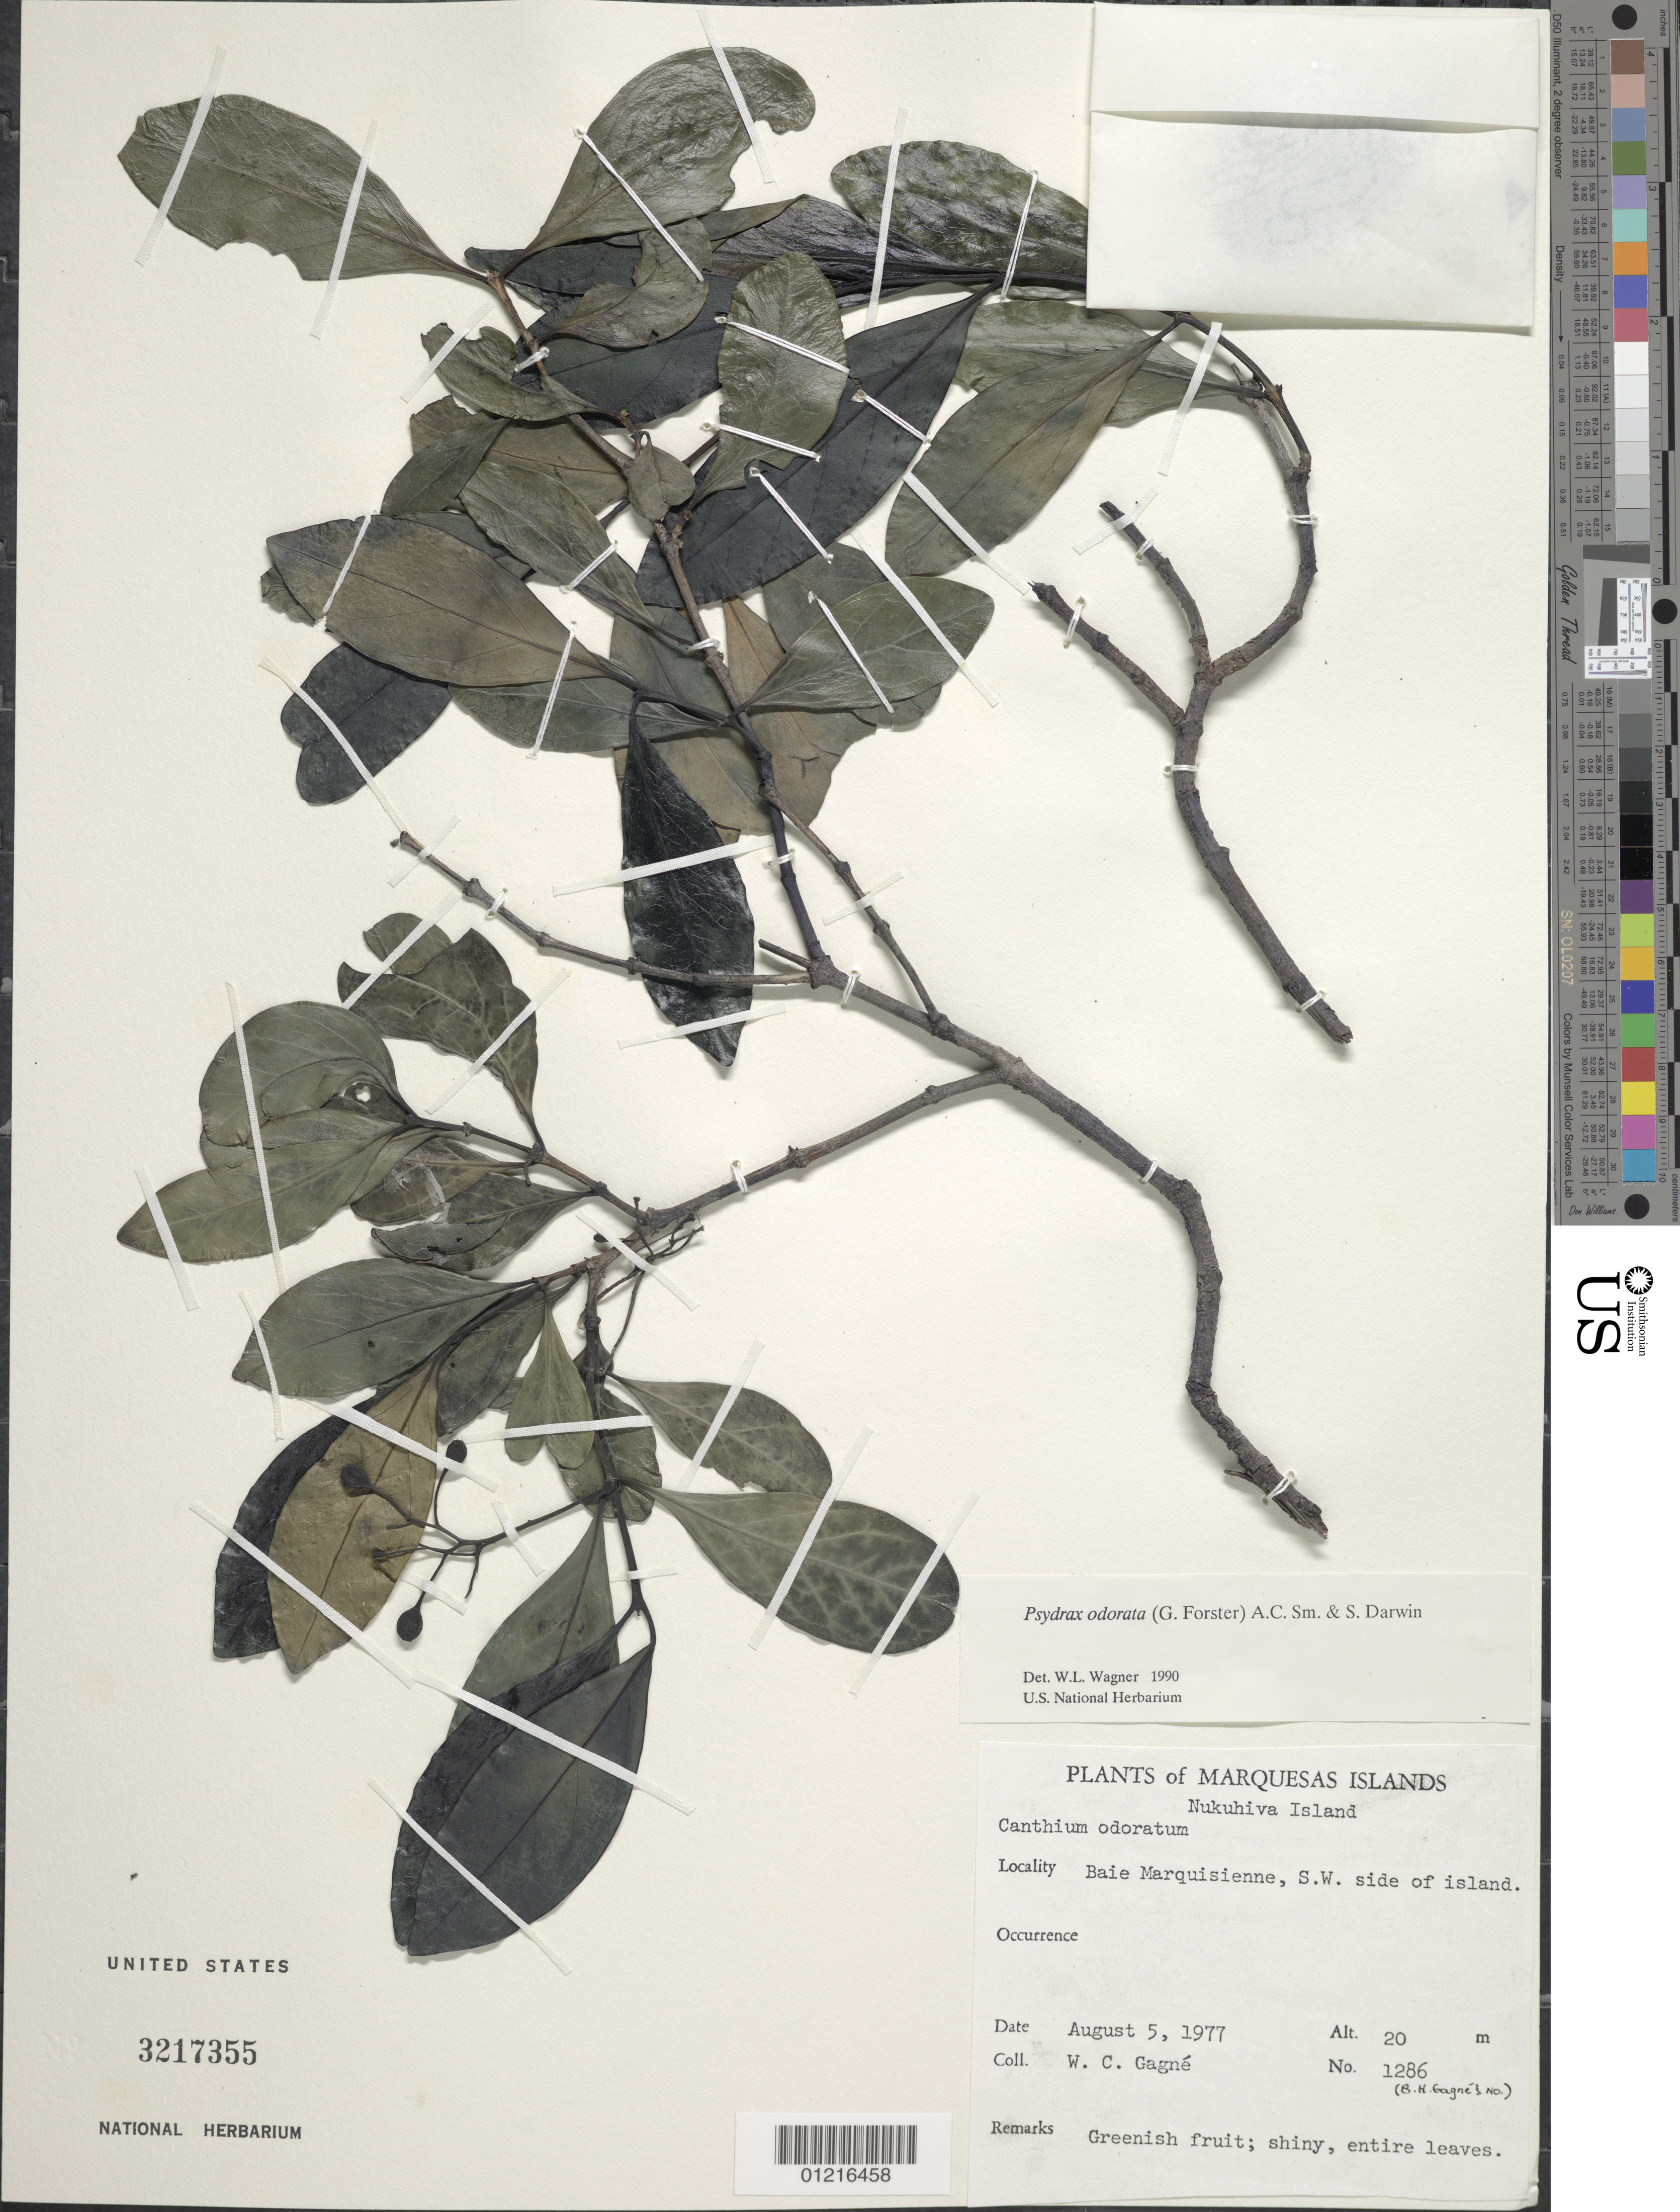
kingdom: Plantae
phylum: Tracheophyta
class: Magnoliopsida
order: Gentianales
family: Rubiaceae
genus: Psydrax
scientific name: Psydrax odorata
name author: (G. Forst.) A.C. Sm. & S.P. Darwin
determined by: Wagner, W. L., (BOT), Smithsonian Institution - National Museum of Natural History (UNITED STATES)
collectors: B. H. Gagné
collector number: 1286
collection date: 1977-08-05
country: French Polynesia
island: Nuku Hiva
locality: Baie Marquisienne, SW side of island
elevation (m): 20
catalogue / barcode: US 3217355